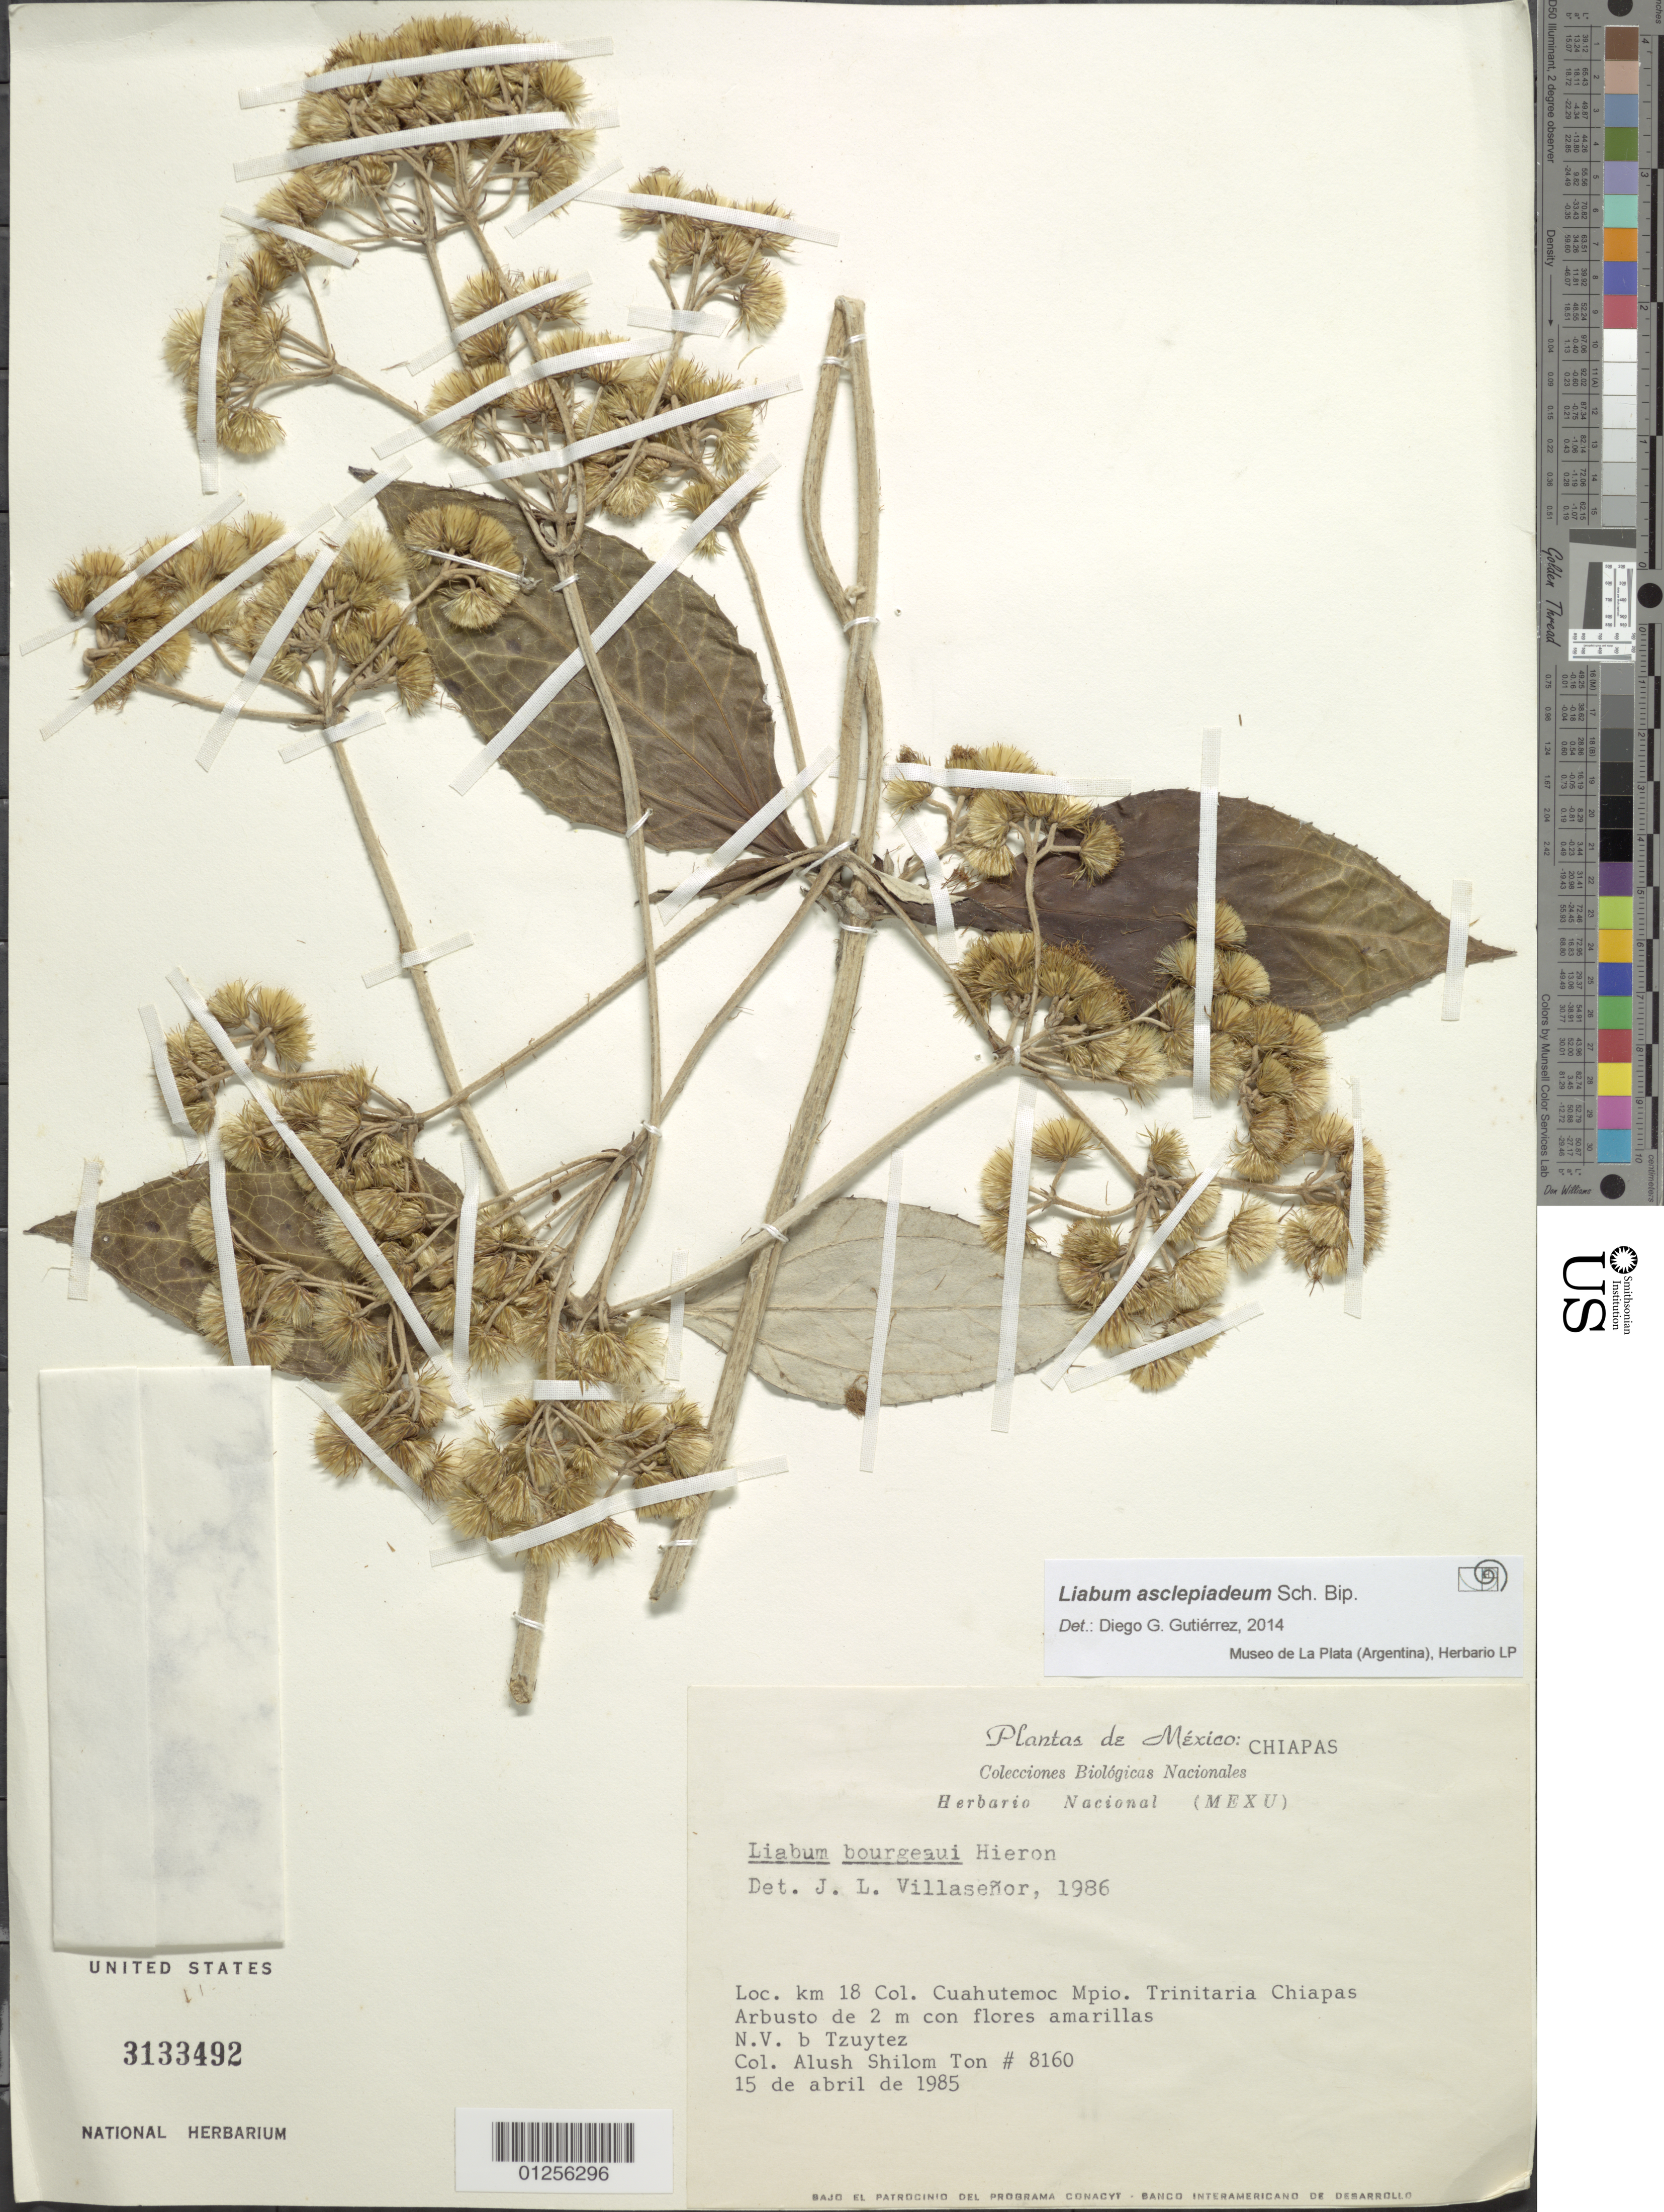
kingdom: Plantae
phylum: Tracheophyta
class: Magnoliopsida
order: Asterales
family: Asteraceae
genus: Liabum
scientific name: Liabum asclepiadeum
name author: Sch. Bip.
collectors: A. M. Ton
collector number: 8160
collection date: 1985-04-15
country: Mexico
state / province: Chiapas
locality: Km 18 Col. Cuahutemoc Mpio. Trinitaria Chiapas.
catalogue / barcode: US 3133492